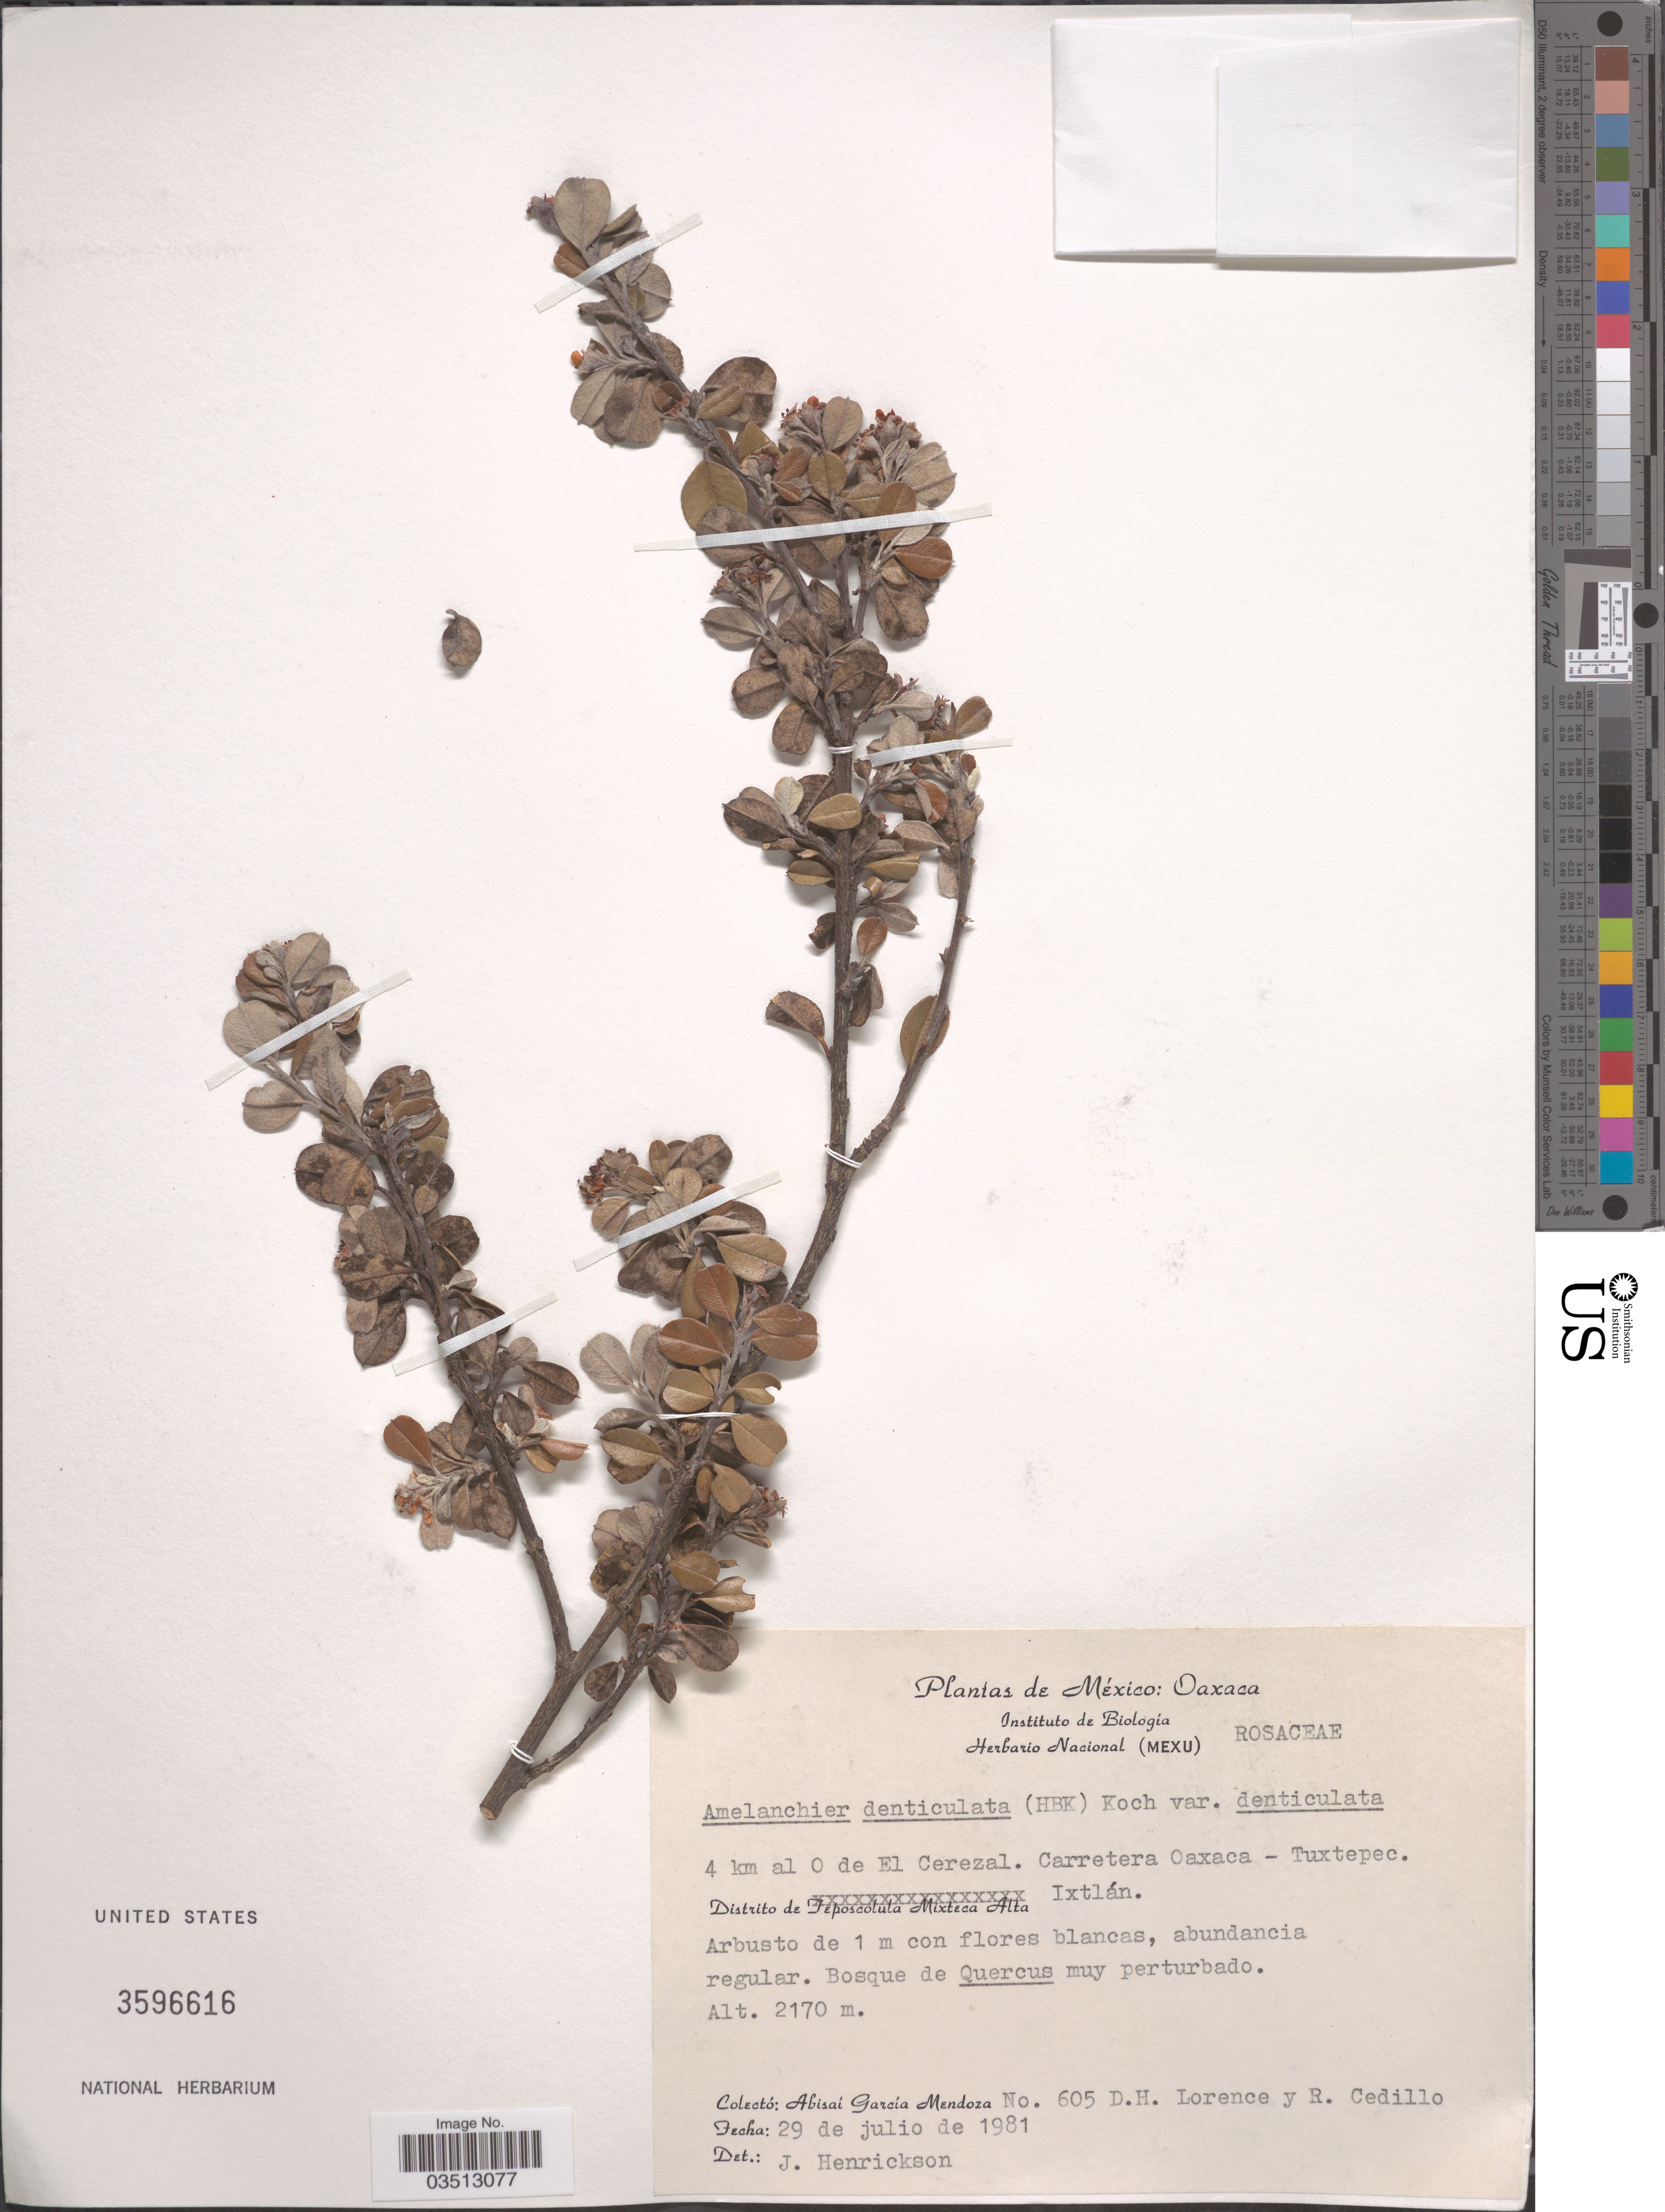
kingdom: Plantae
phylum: Tracheophyta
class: Magnoliopsida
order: Rosales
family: Rosaceae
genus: Malacomeles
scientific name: Malacomeles denticulata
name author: (Kunth) G.N. Jones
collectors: A. García-Mendoza, D. Lorence & R. Cedillo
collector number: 605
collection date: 1981-07-29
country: Mexico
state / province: Oaxaca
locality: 4 km al O de El Cerezal. Carretera Oaxaca - Tuxtepec. Distrito de Ixtlán.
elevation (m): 2170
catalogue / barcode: US 3596616